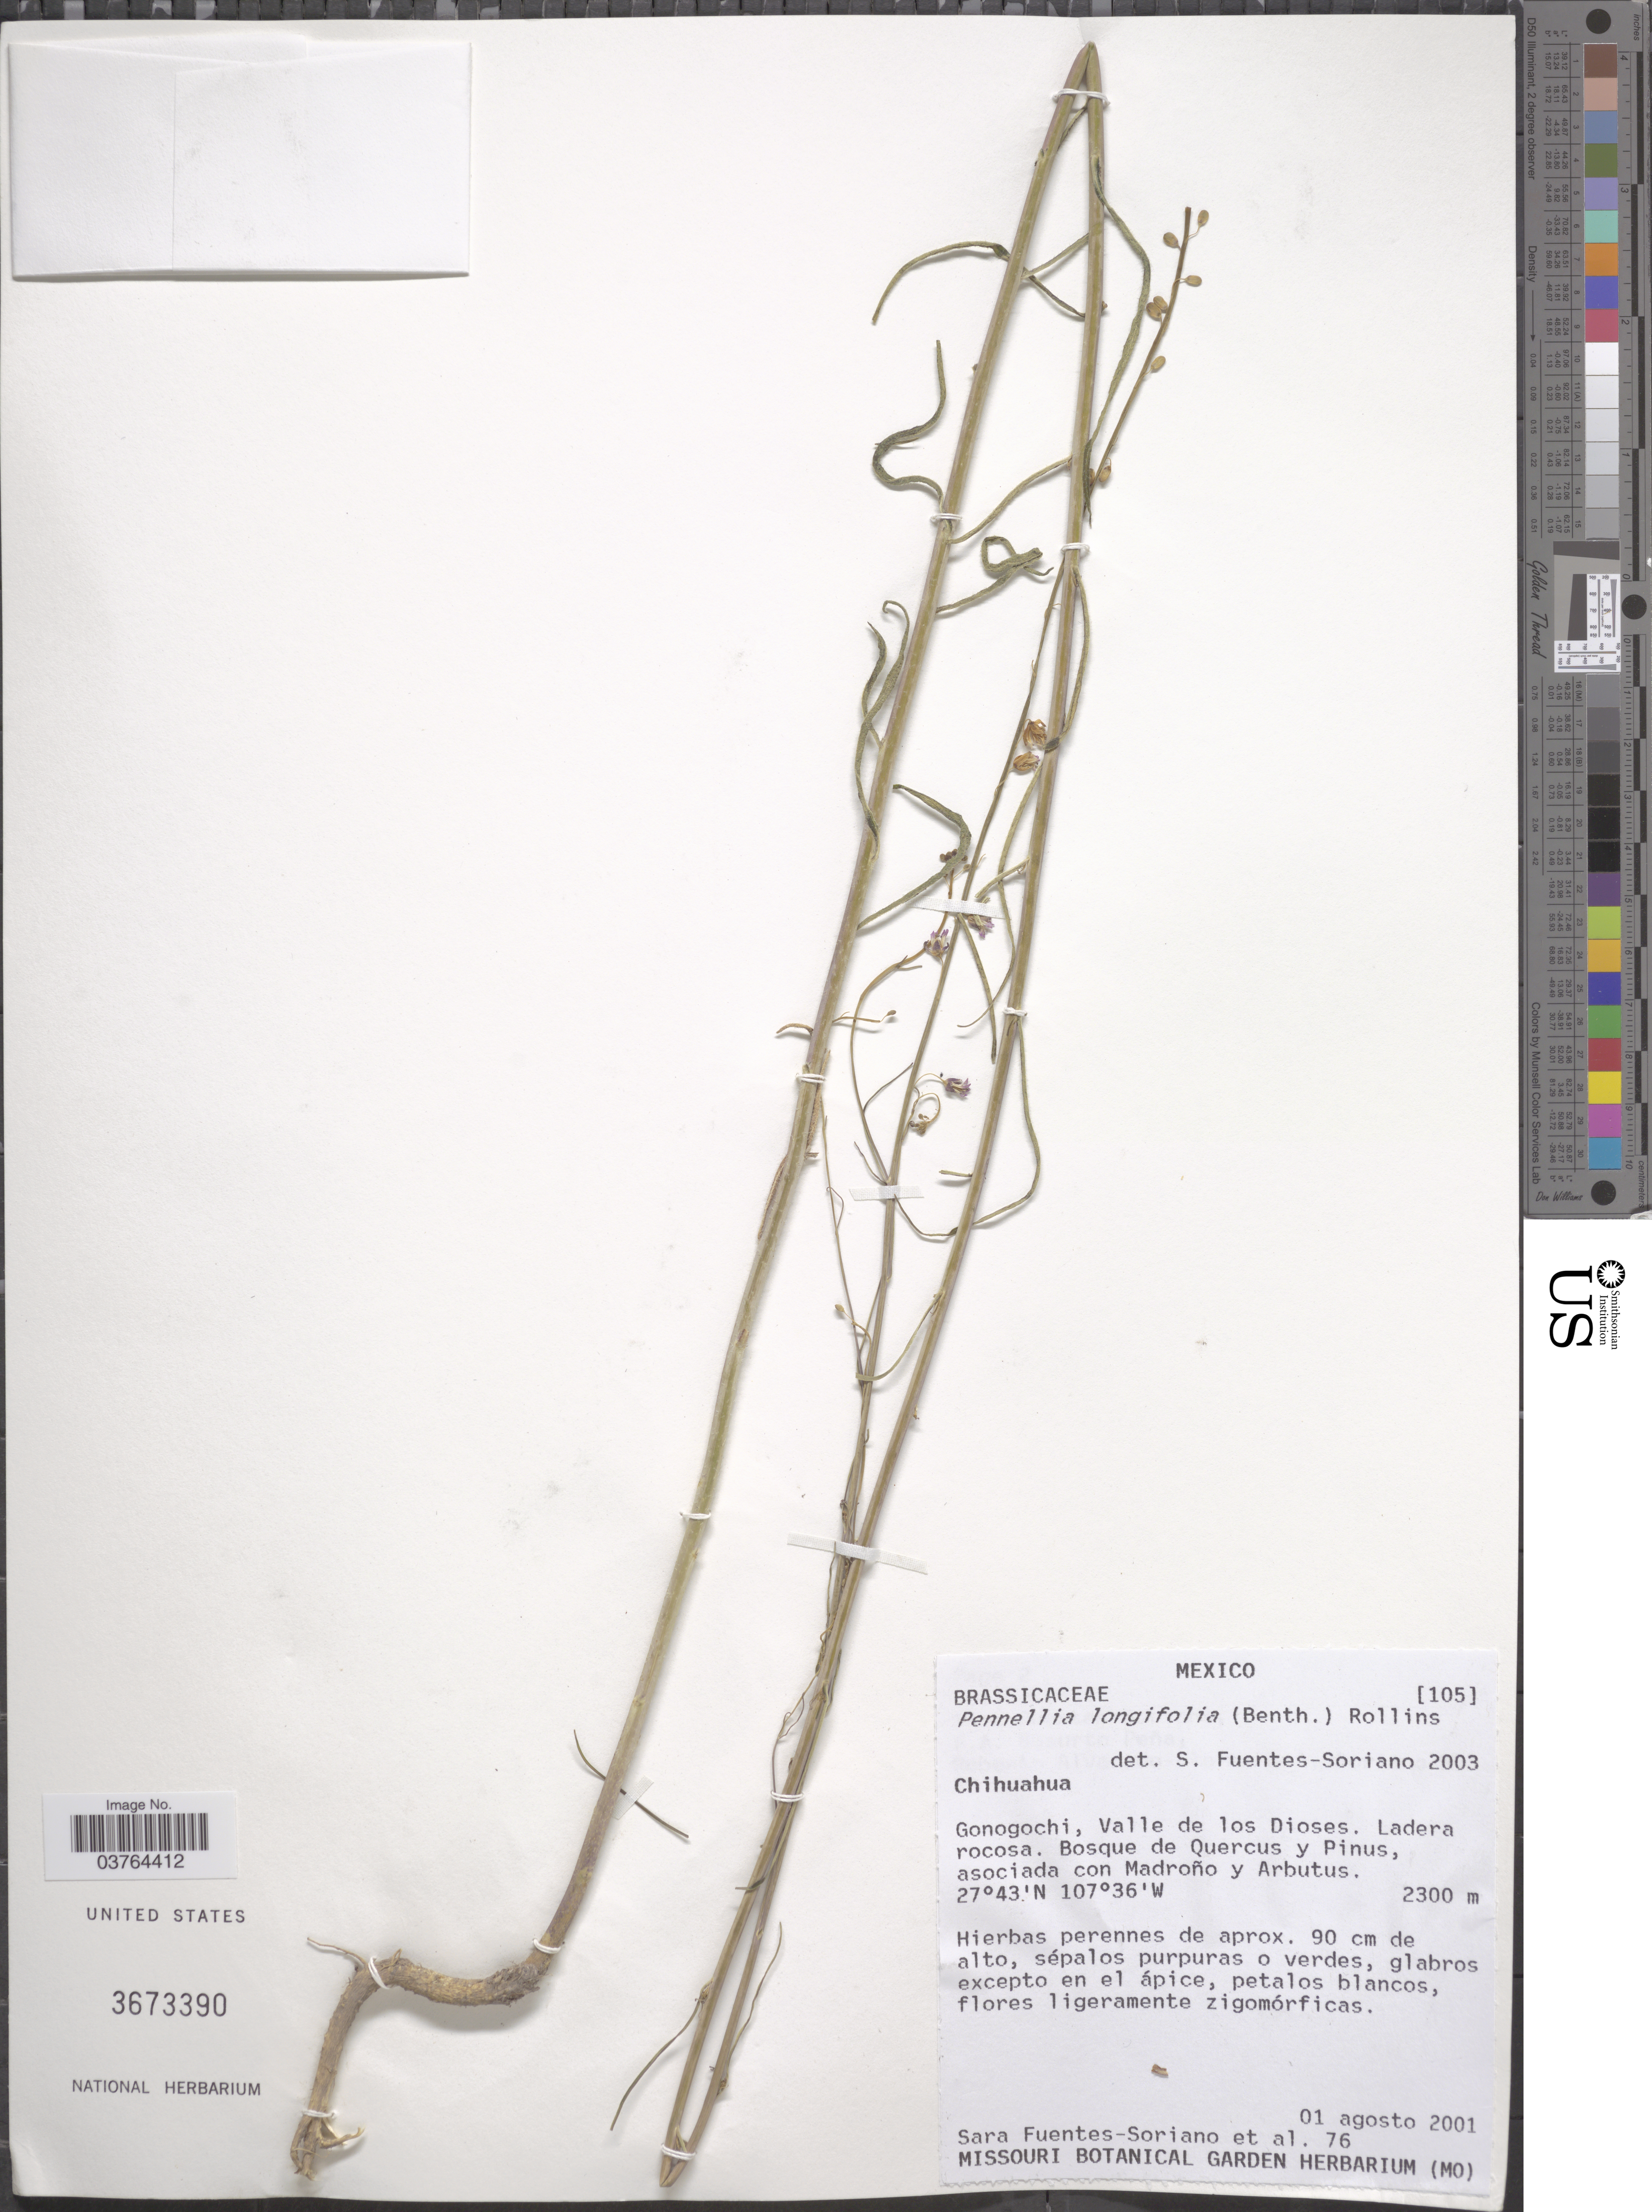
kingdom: Plantae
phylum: Tracheophyta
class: Magnoliopsida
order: Brassicales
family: Brassicaceae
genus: Pennellia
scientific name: Pennellia longifolia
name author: (Benth.) Rollins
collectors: S. Fuentes-Soriano & et al.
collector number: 76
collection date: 2001-09-01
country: Mexico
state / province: Chihuahua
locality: Gonogochi, Valle de los Dioses.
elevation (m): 2300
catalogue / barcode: US 3673390